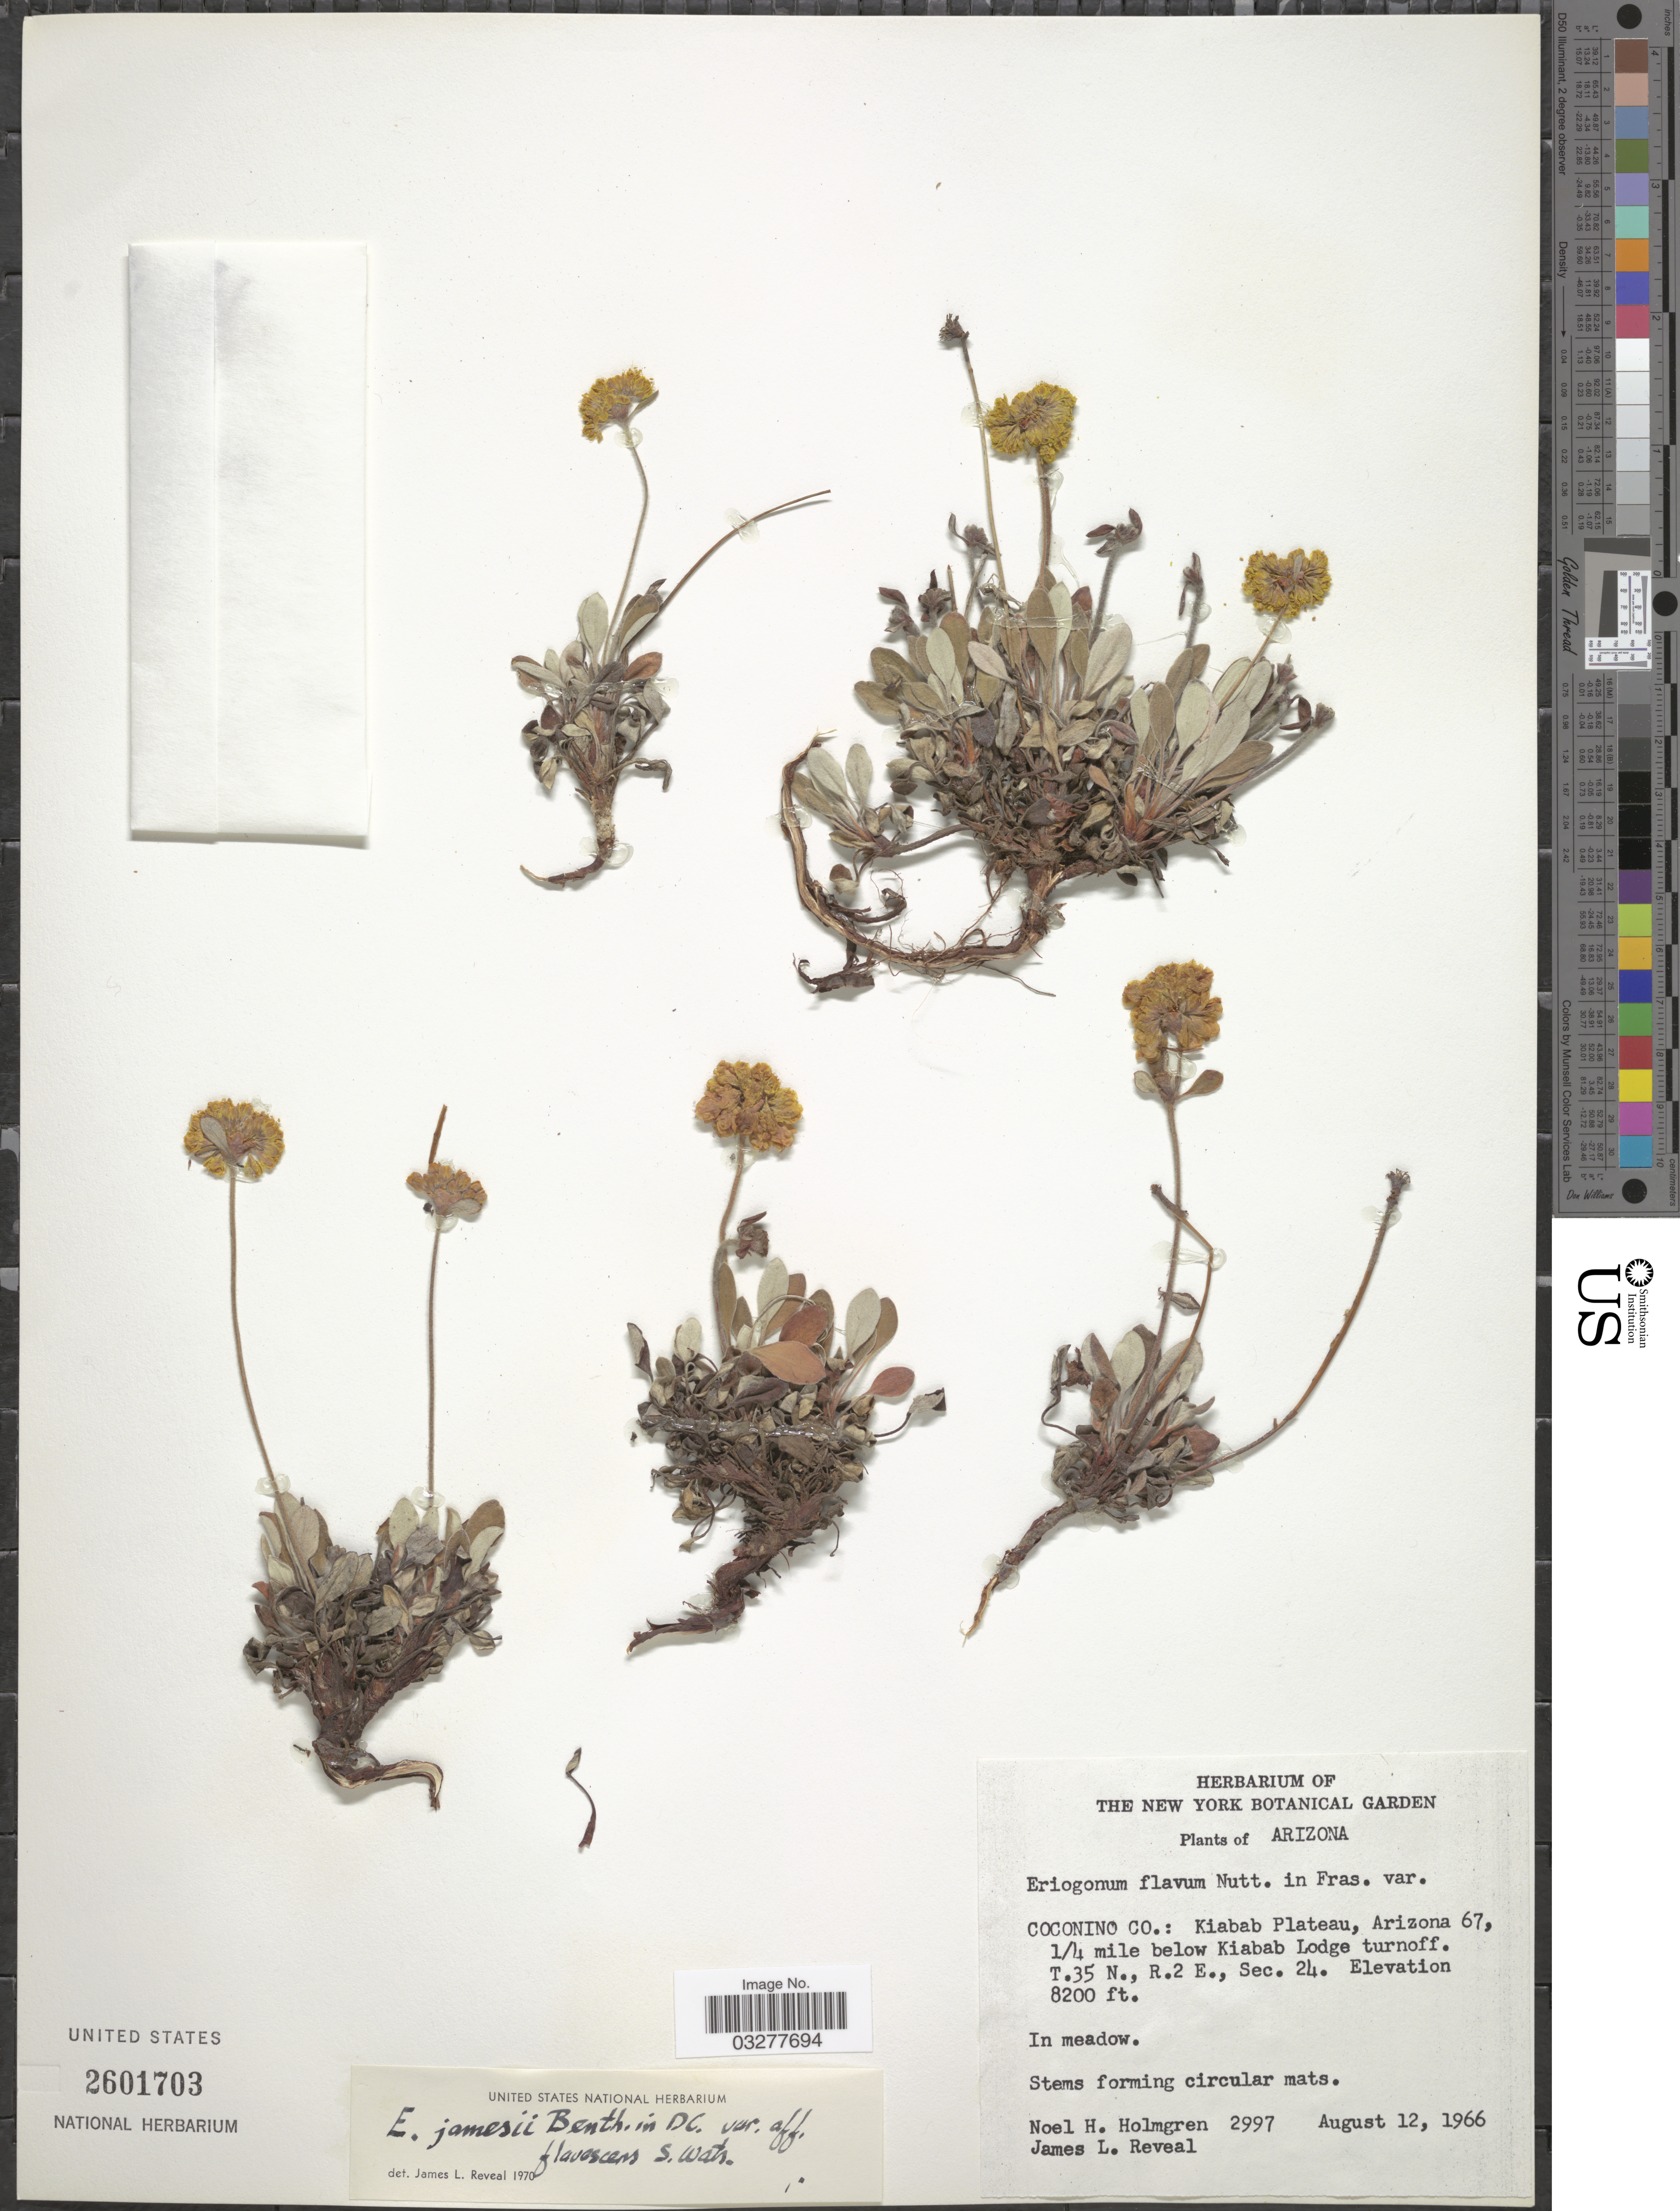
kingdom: Plantae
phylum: Tracheophyta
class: Magnoliopsida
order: Caryophyllales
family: Polygonaceae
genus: Eriogonum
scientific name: Eriogonum jamesii var. flavescens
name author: S. Watson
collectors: N. H. Holmgren & J. L. Reveal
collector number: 2997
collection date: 1966-08-12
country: United States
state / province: Arizona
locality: Coconino Co.: Kiabab Plateau, Airzona 67, 1/4 mile below Kiabab Lodge turnoff. T35N, R2E, Sec24.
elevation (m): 2499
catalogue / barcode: US 2601703